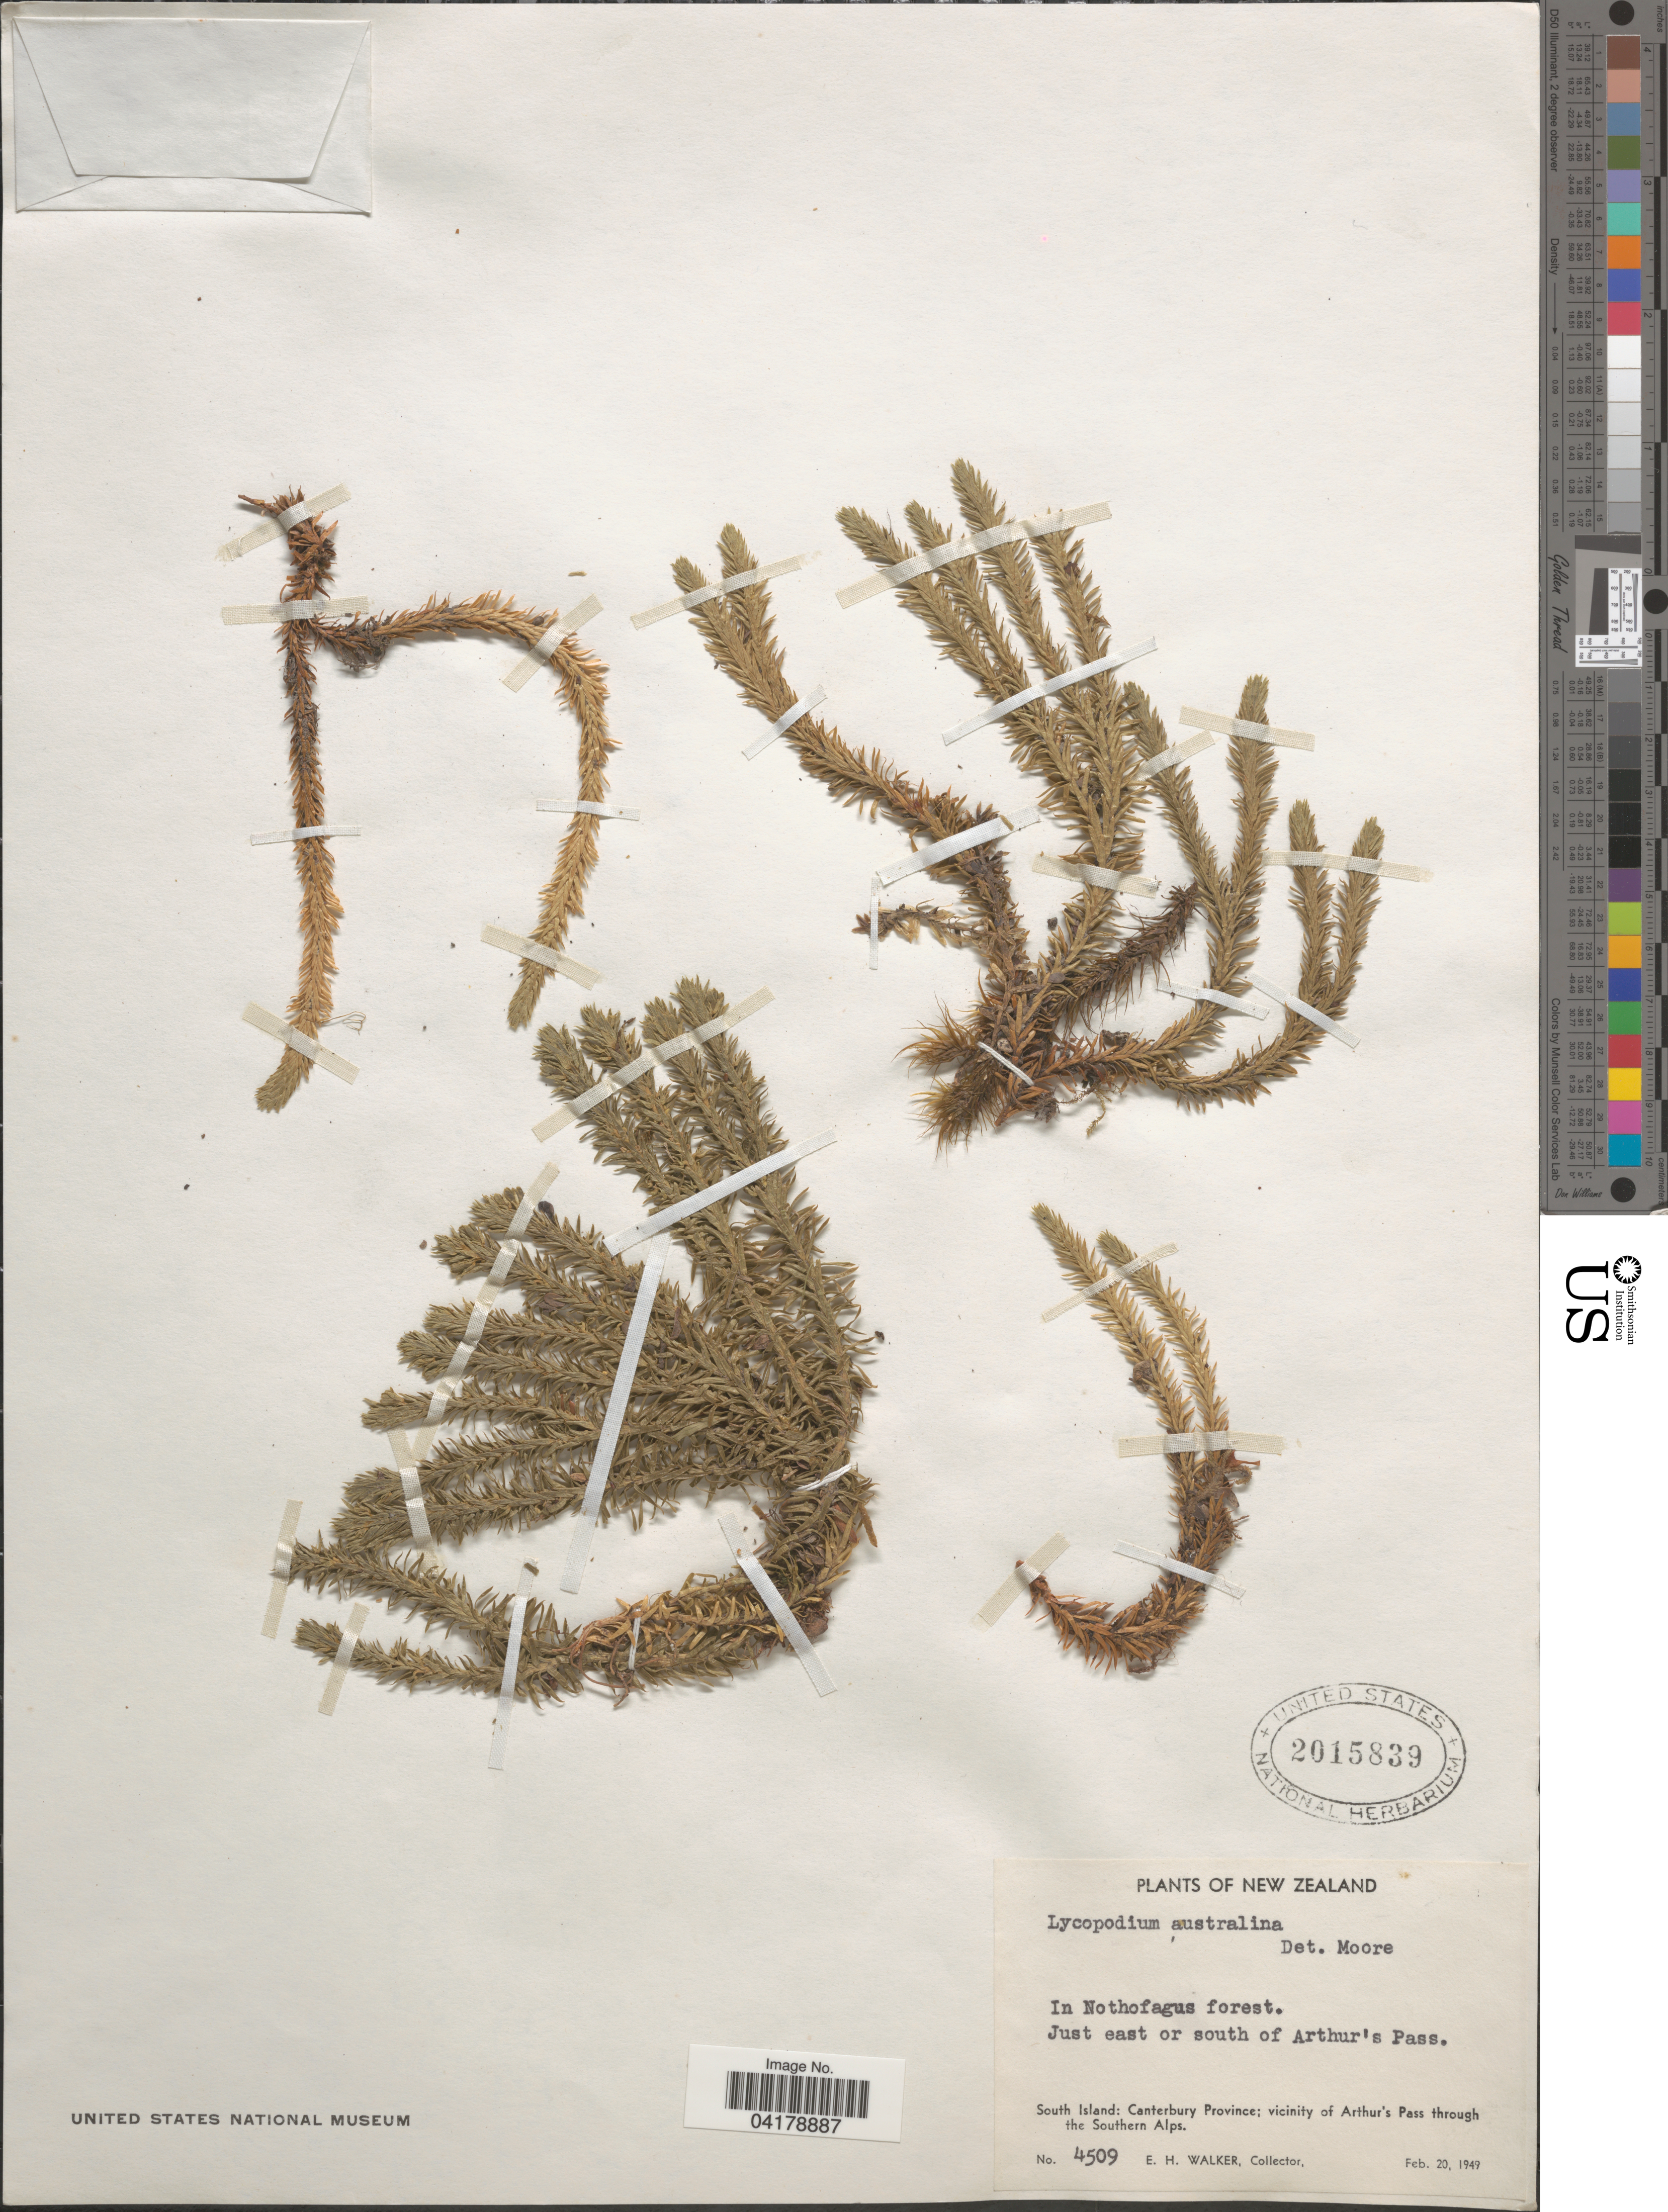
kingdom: Plantae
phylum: Tracheophyta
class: Lycopodiopsida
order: Lycopodiales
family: Lycopodiaceae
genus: Huperzia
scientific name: Huperzia australiana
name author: (Herter) Holub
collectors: E. H. Walker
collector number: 4509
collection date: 1949-02-20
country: New Zealand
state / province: Canterbury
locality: In Nothofagus forest. Just east or south of Arthur's Pass. South Island: vicinity of Arthur's Pass through the Southern Alps.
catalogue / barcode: US 2015839